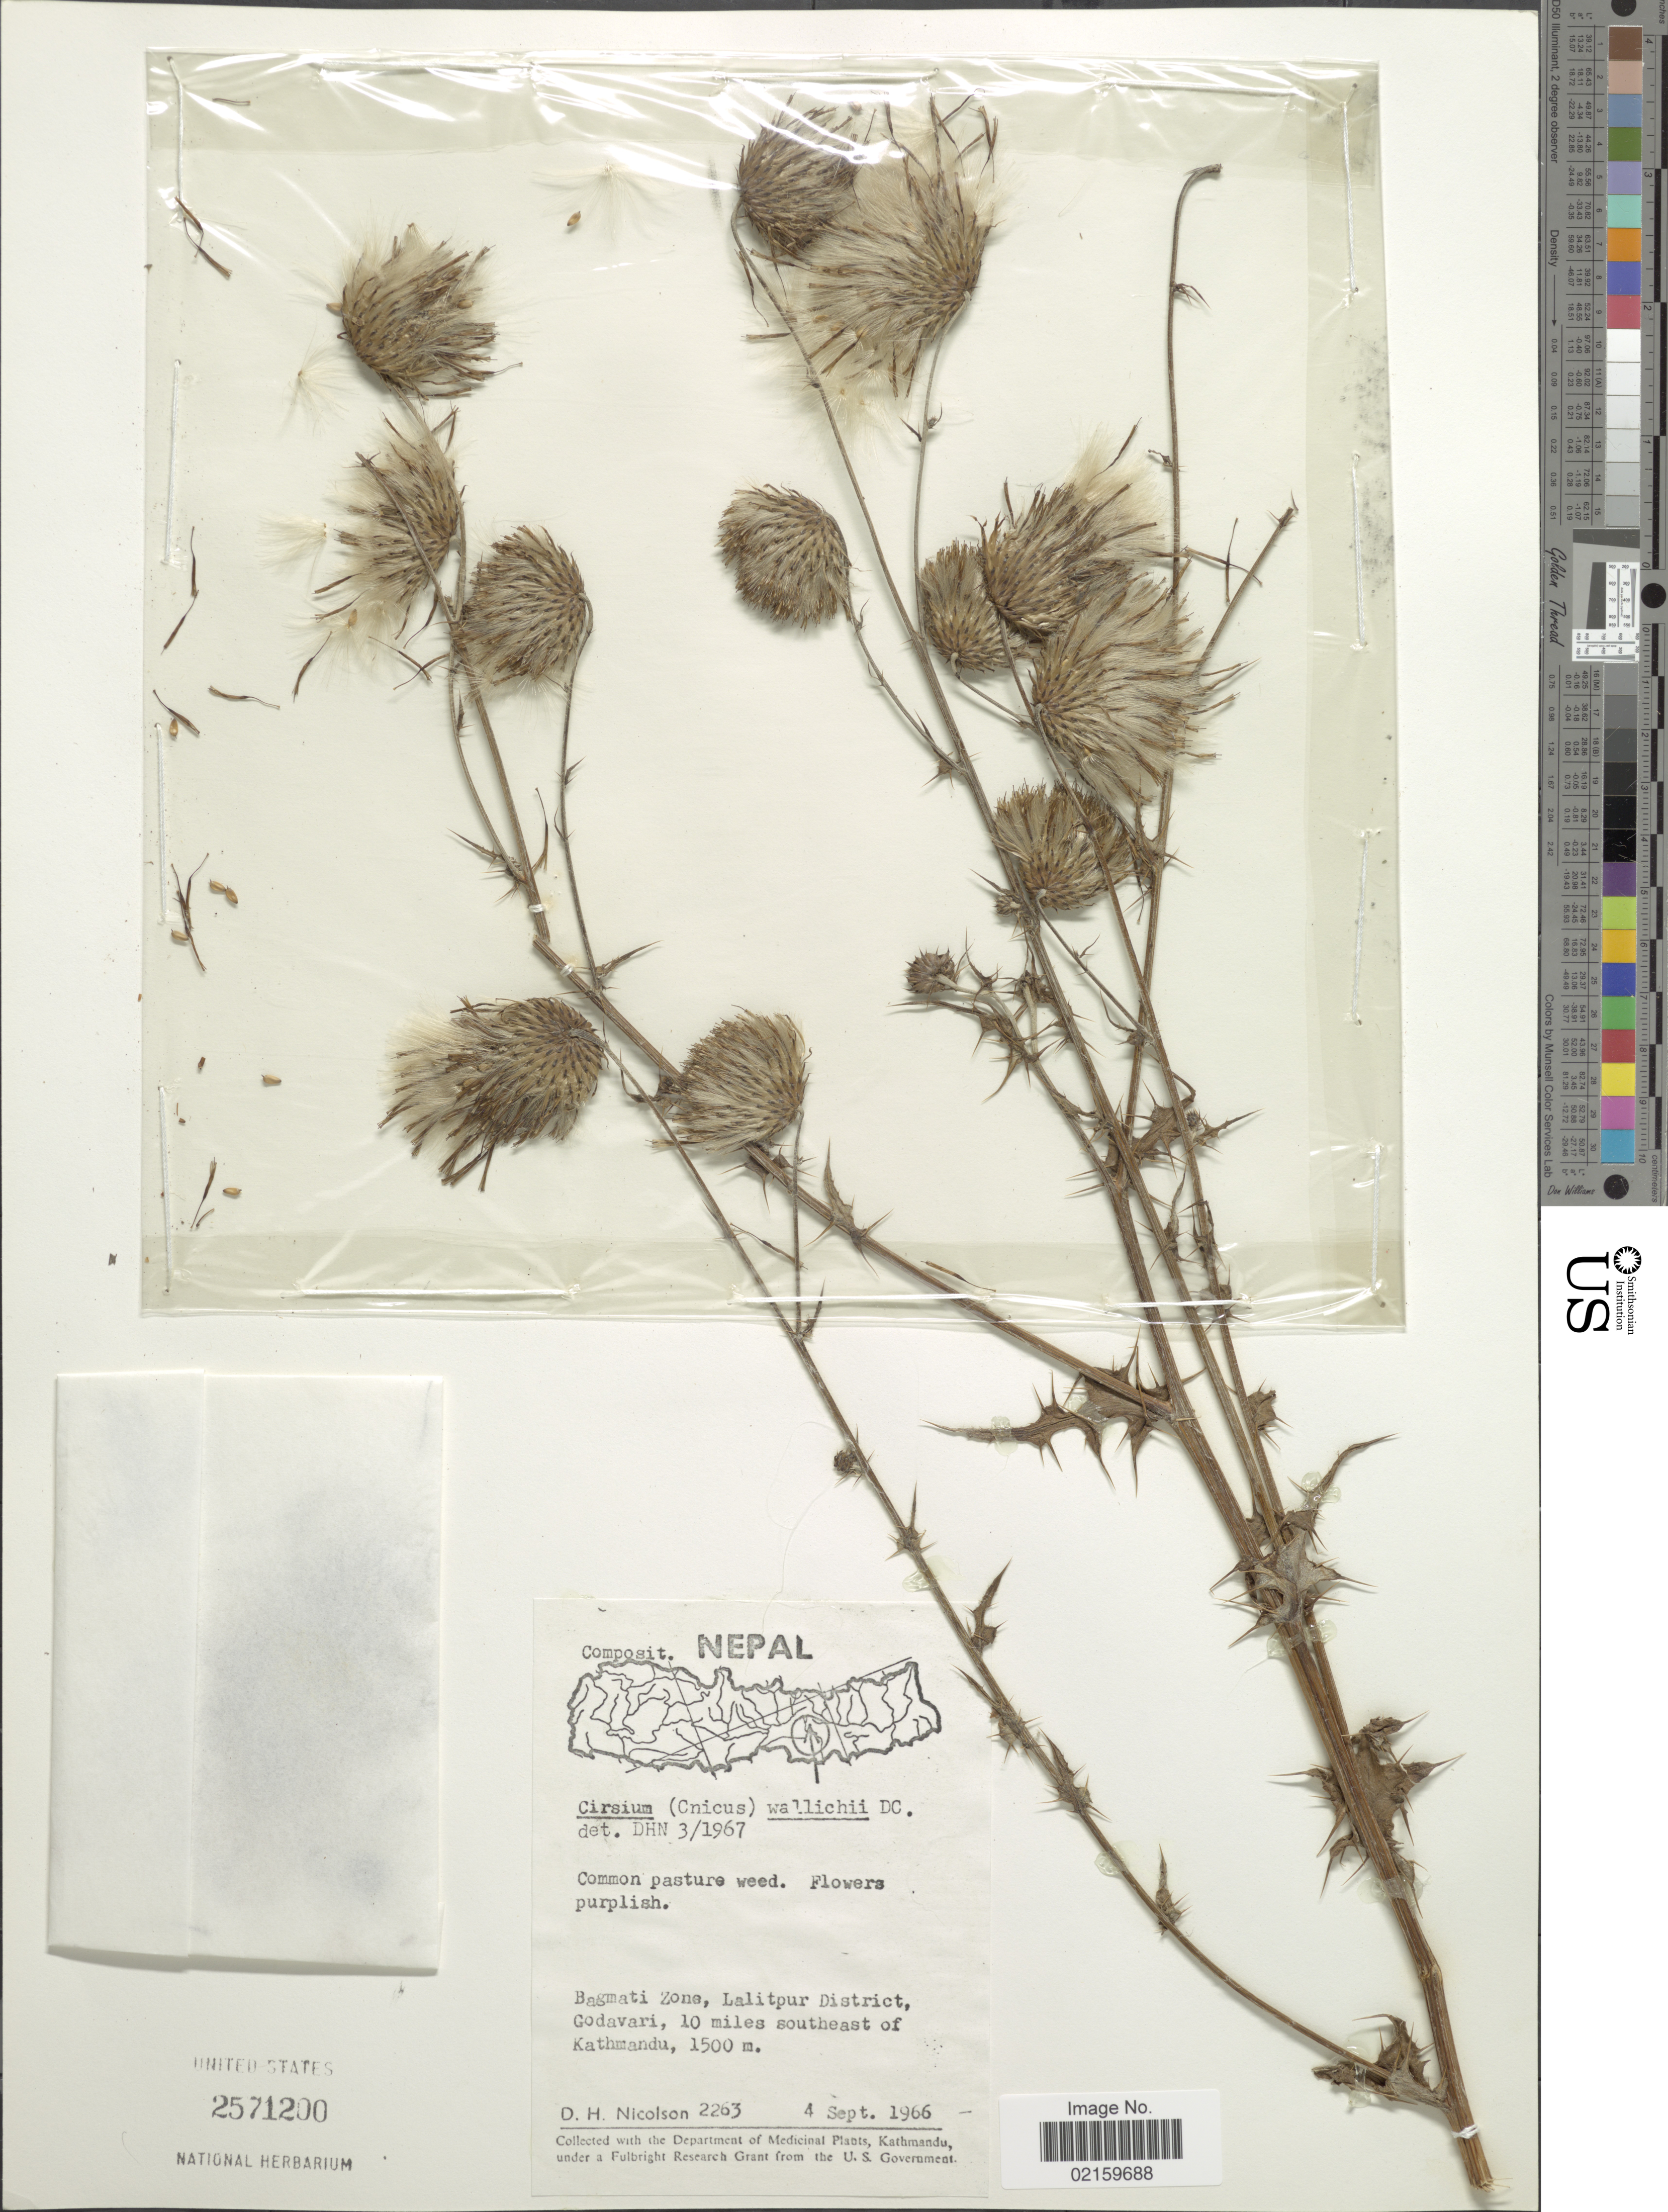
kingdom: Plantae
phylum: Tracheophyta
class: Magnoliopsida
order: Asterales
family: Asteraceae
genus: Cirsium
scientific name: Cirsium wallichii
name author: DC.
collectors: D. H. Nicolson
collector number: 2263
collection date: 1966-09-04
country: Nepal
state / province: Bagmati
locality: Bagmati Zone, Lalitpur District, Godavari, 10 miles southeast of Kathmandu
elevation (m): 1500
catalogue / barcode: US 2571200